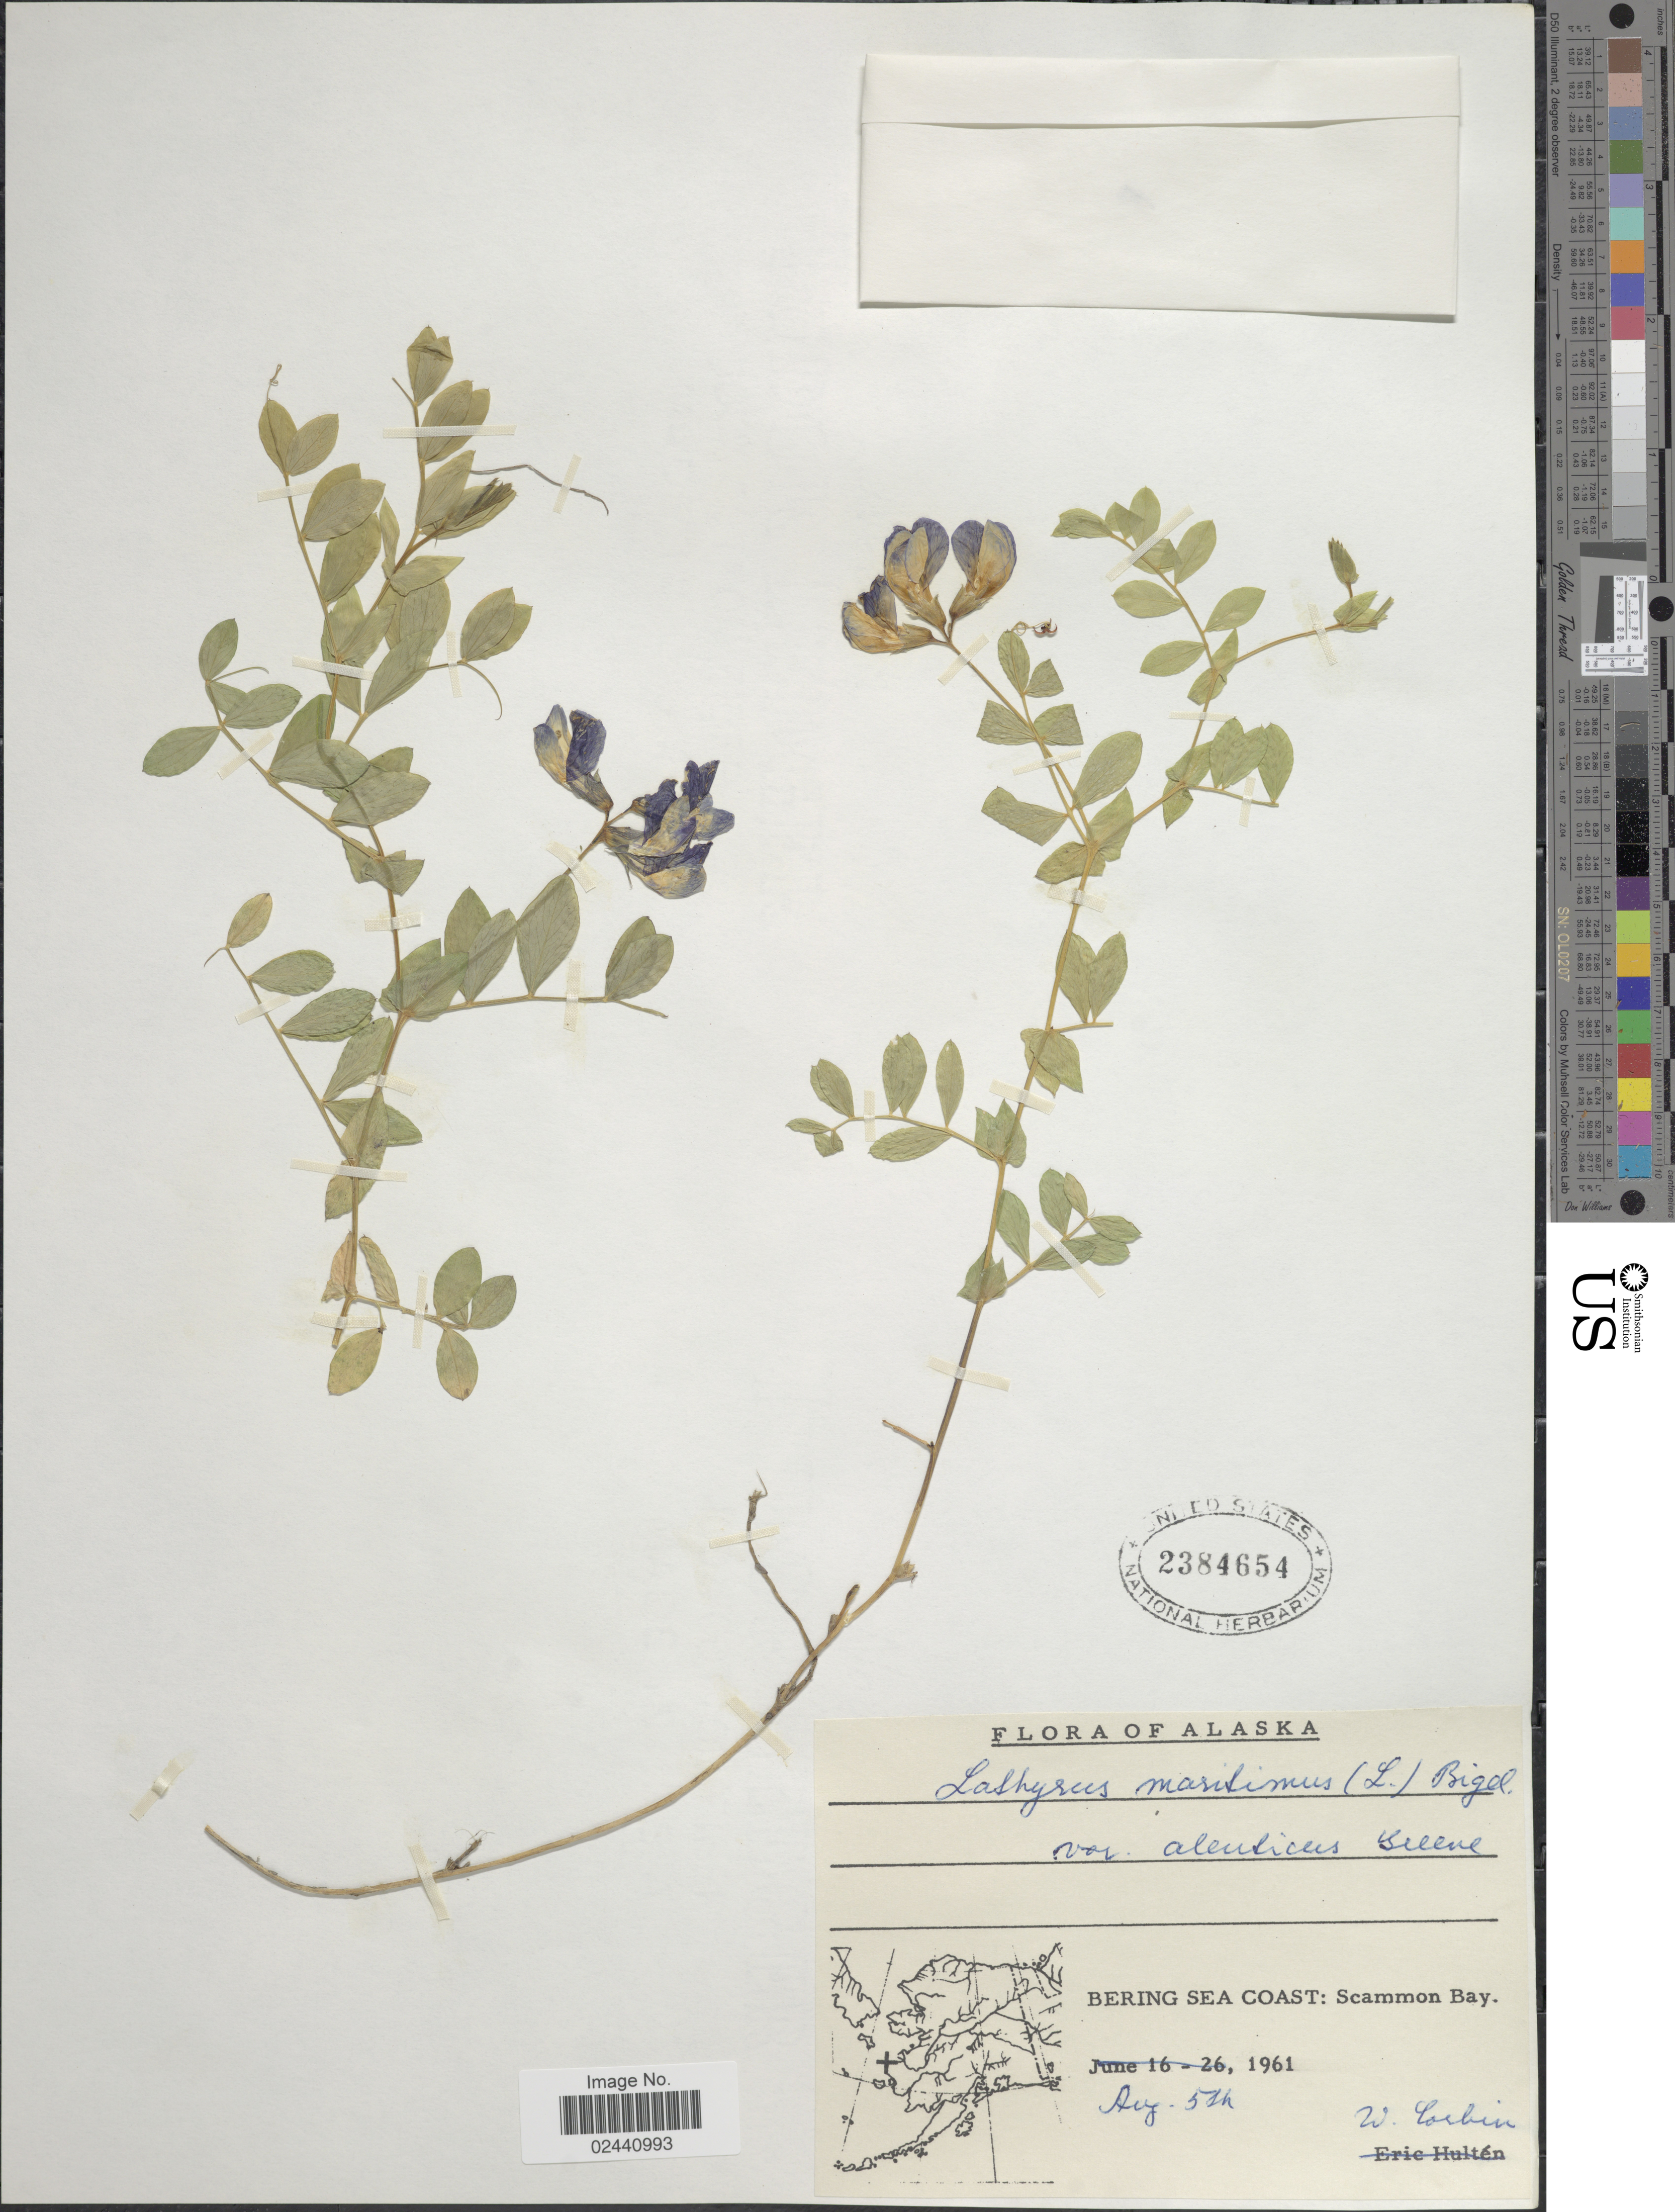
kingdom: Plantae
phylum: Tracheophyta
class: Magnoliopsida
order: Fabales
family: Fabaceae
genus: Lathyrus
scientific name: Lathyrus maritimus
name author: Torr.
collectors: W. Corbin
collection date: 1961-08-05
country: United States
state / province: Alaska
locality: Bering Sea Coast: Scammon Bay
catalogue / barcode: US 2384654